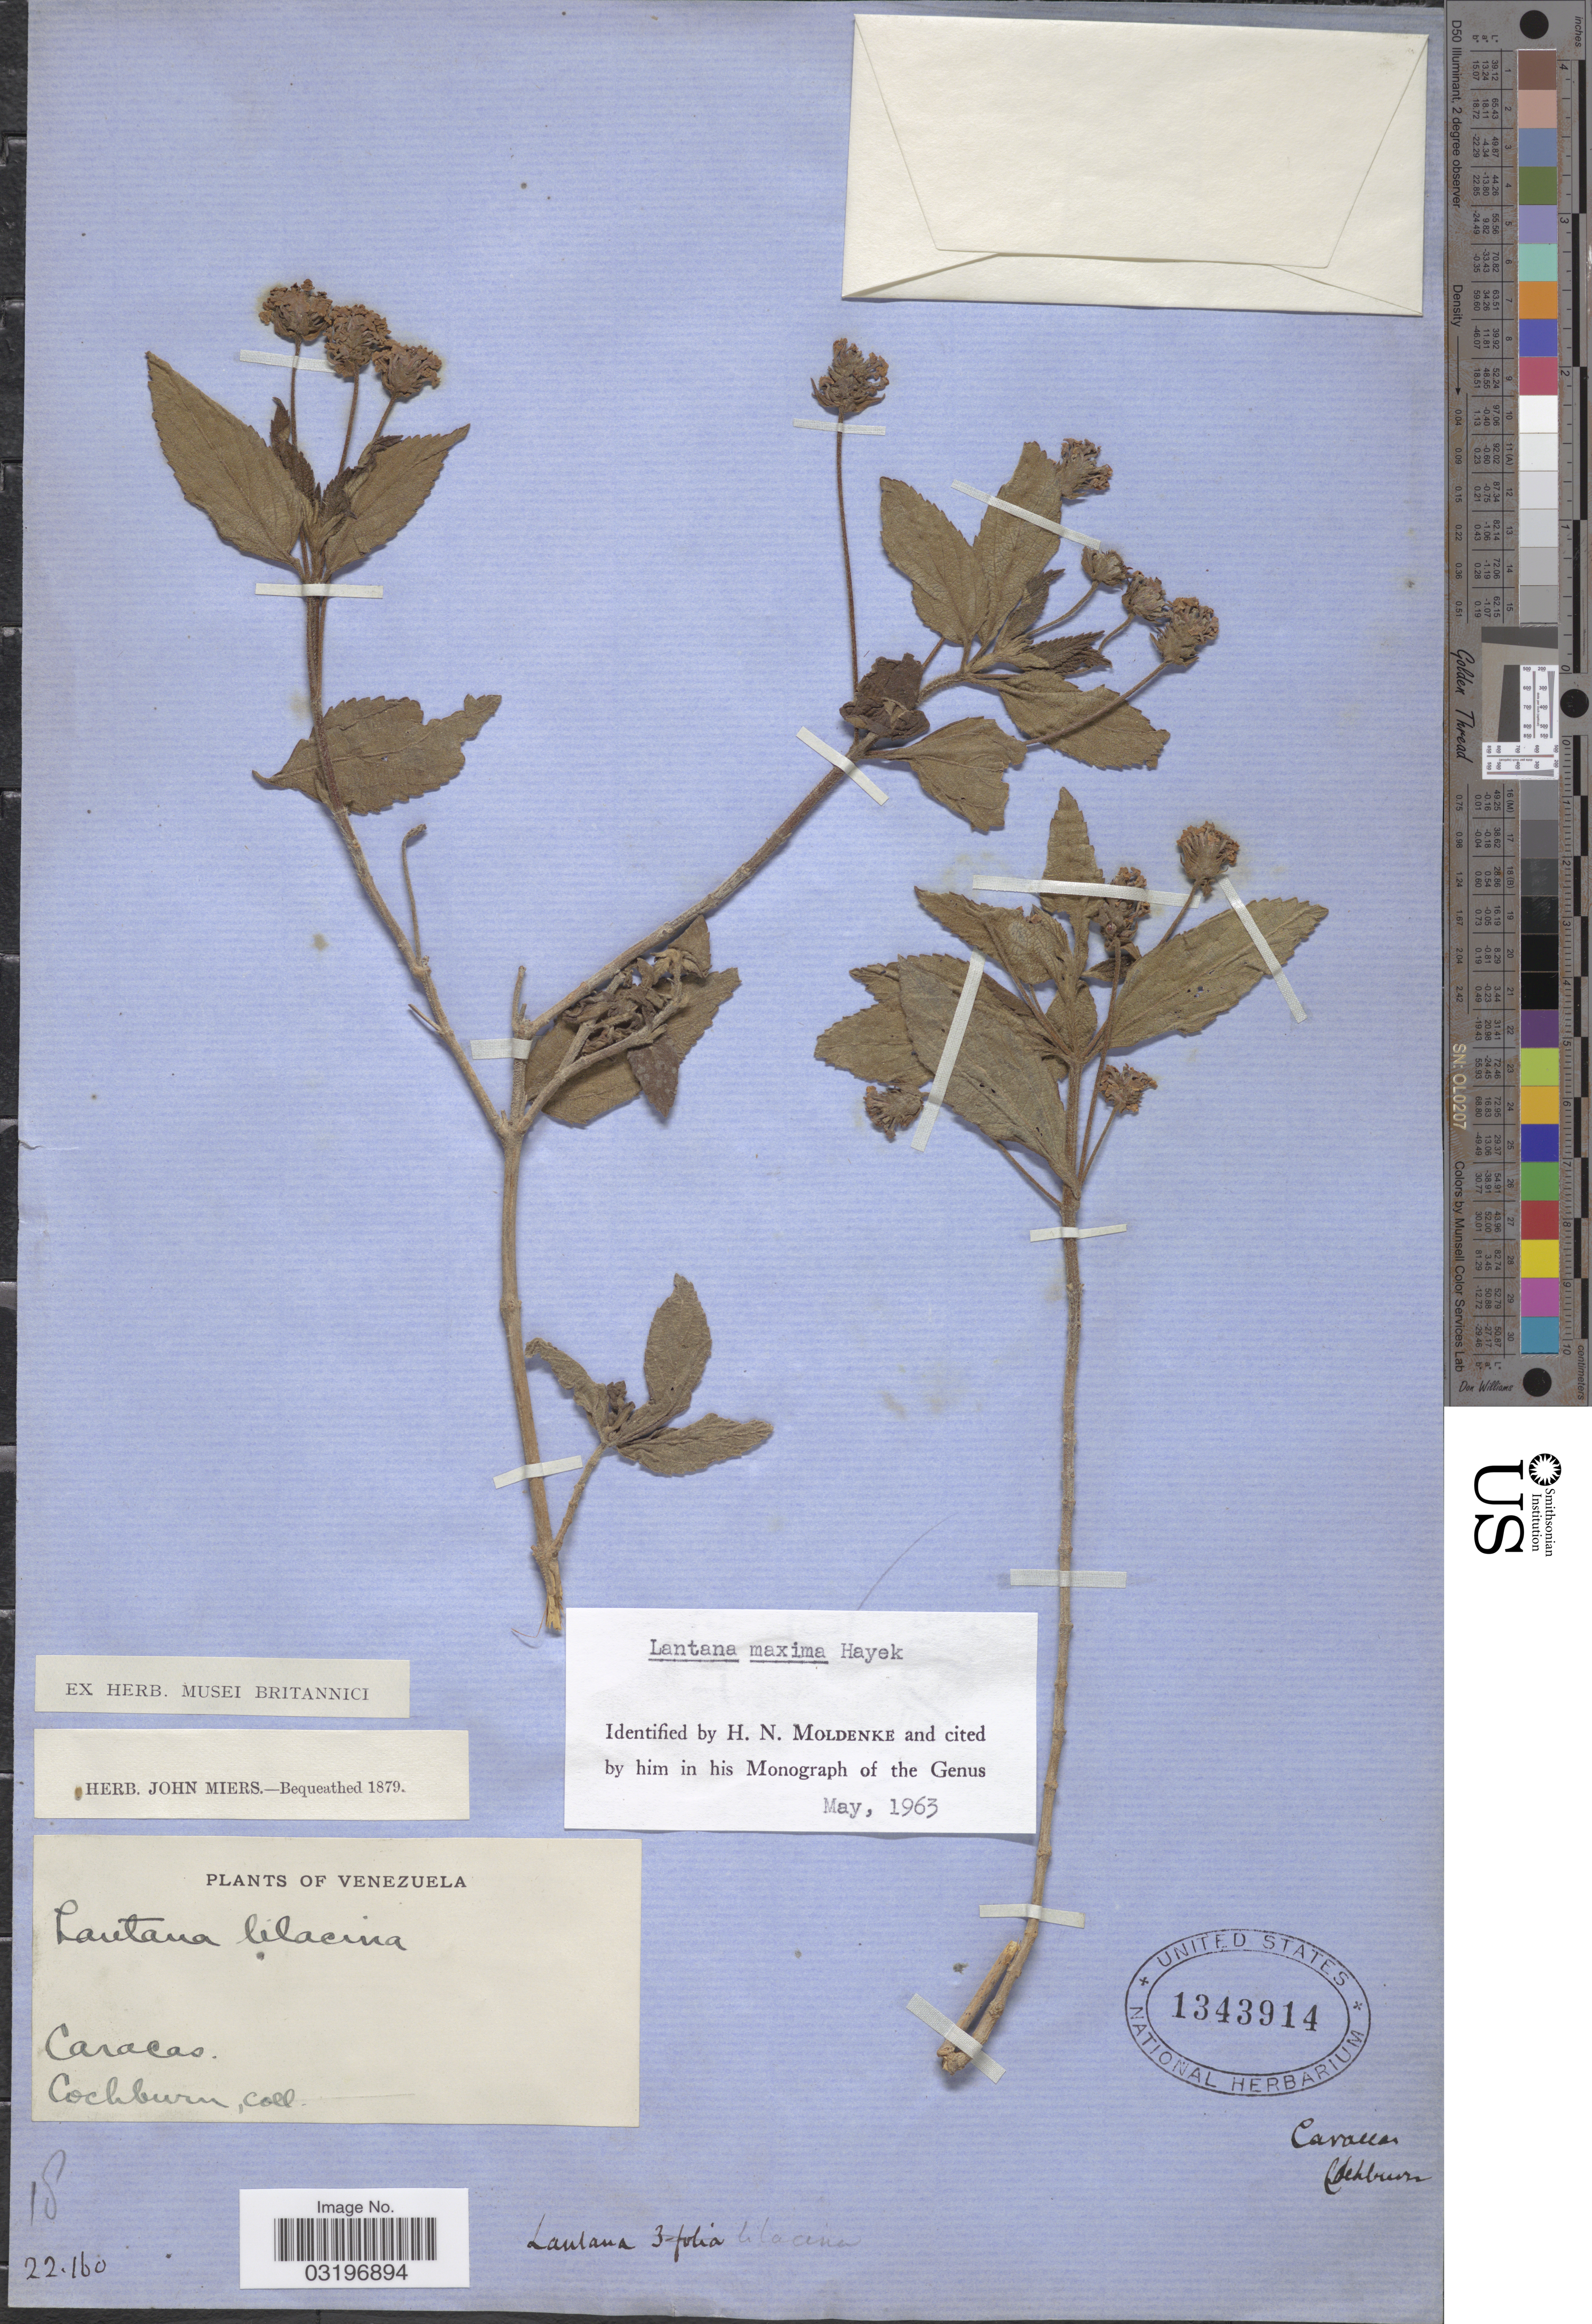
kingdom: Plantae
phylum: Tracheophyta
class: Magnoliopsida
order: Lamiales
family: Verbenaceae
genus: Lantana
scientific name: Lantana maxima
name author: Hayek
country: Venezuela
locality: Caracas.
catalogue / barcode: US 1343914